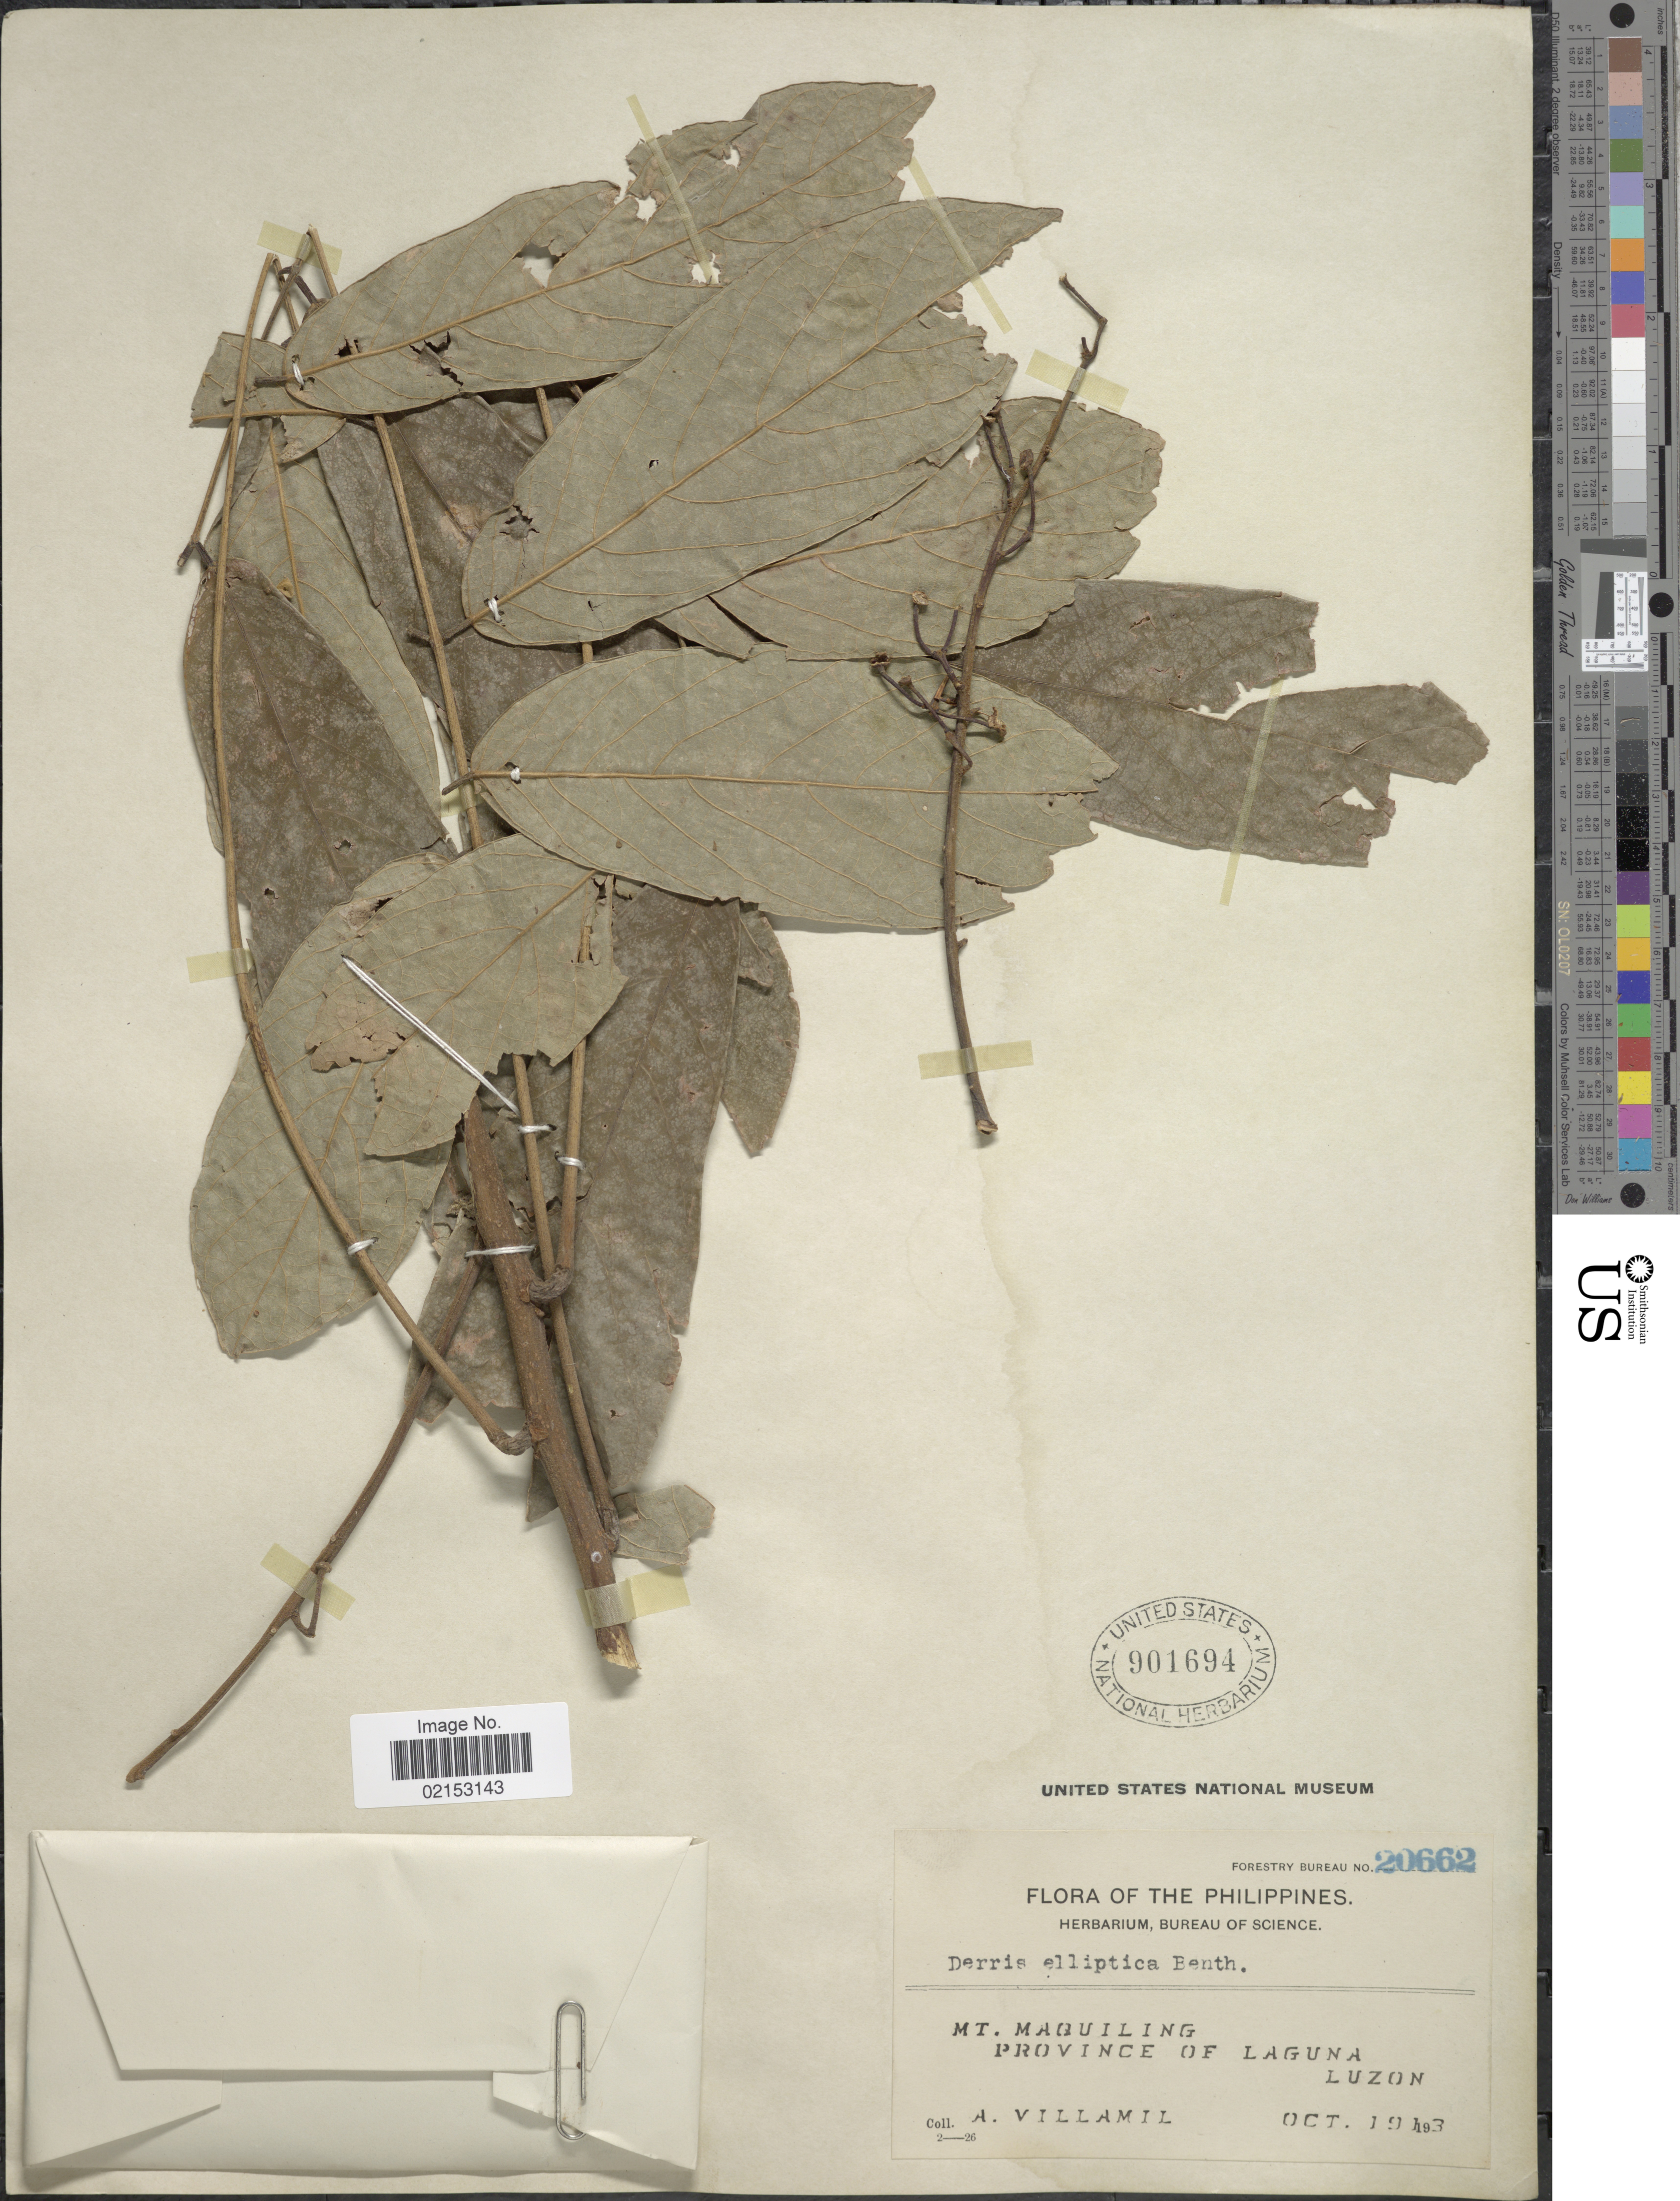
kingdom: Plantae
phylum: Tracheophyta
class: Magnoliopsida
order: Fabales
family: Fabaceae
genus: Derris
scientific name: Derris elliptica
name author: (Wall.) Benth.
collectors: A. Villamil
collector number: Forestry Bureau 20662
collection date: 1913-10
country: Philippines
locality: Mt. Maquiling, Province of Laguna, Luzon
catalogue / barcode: US 901694